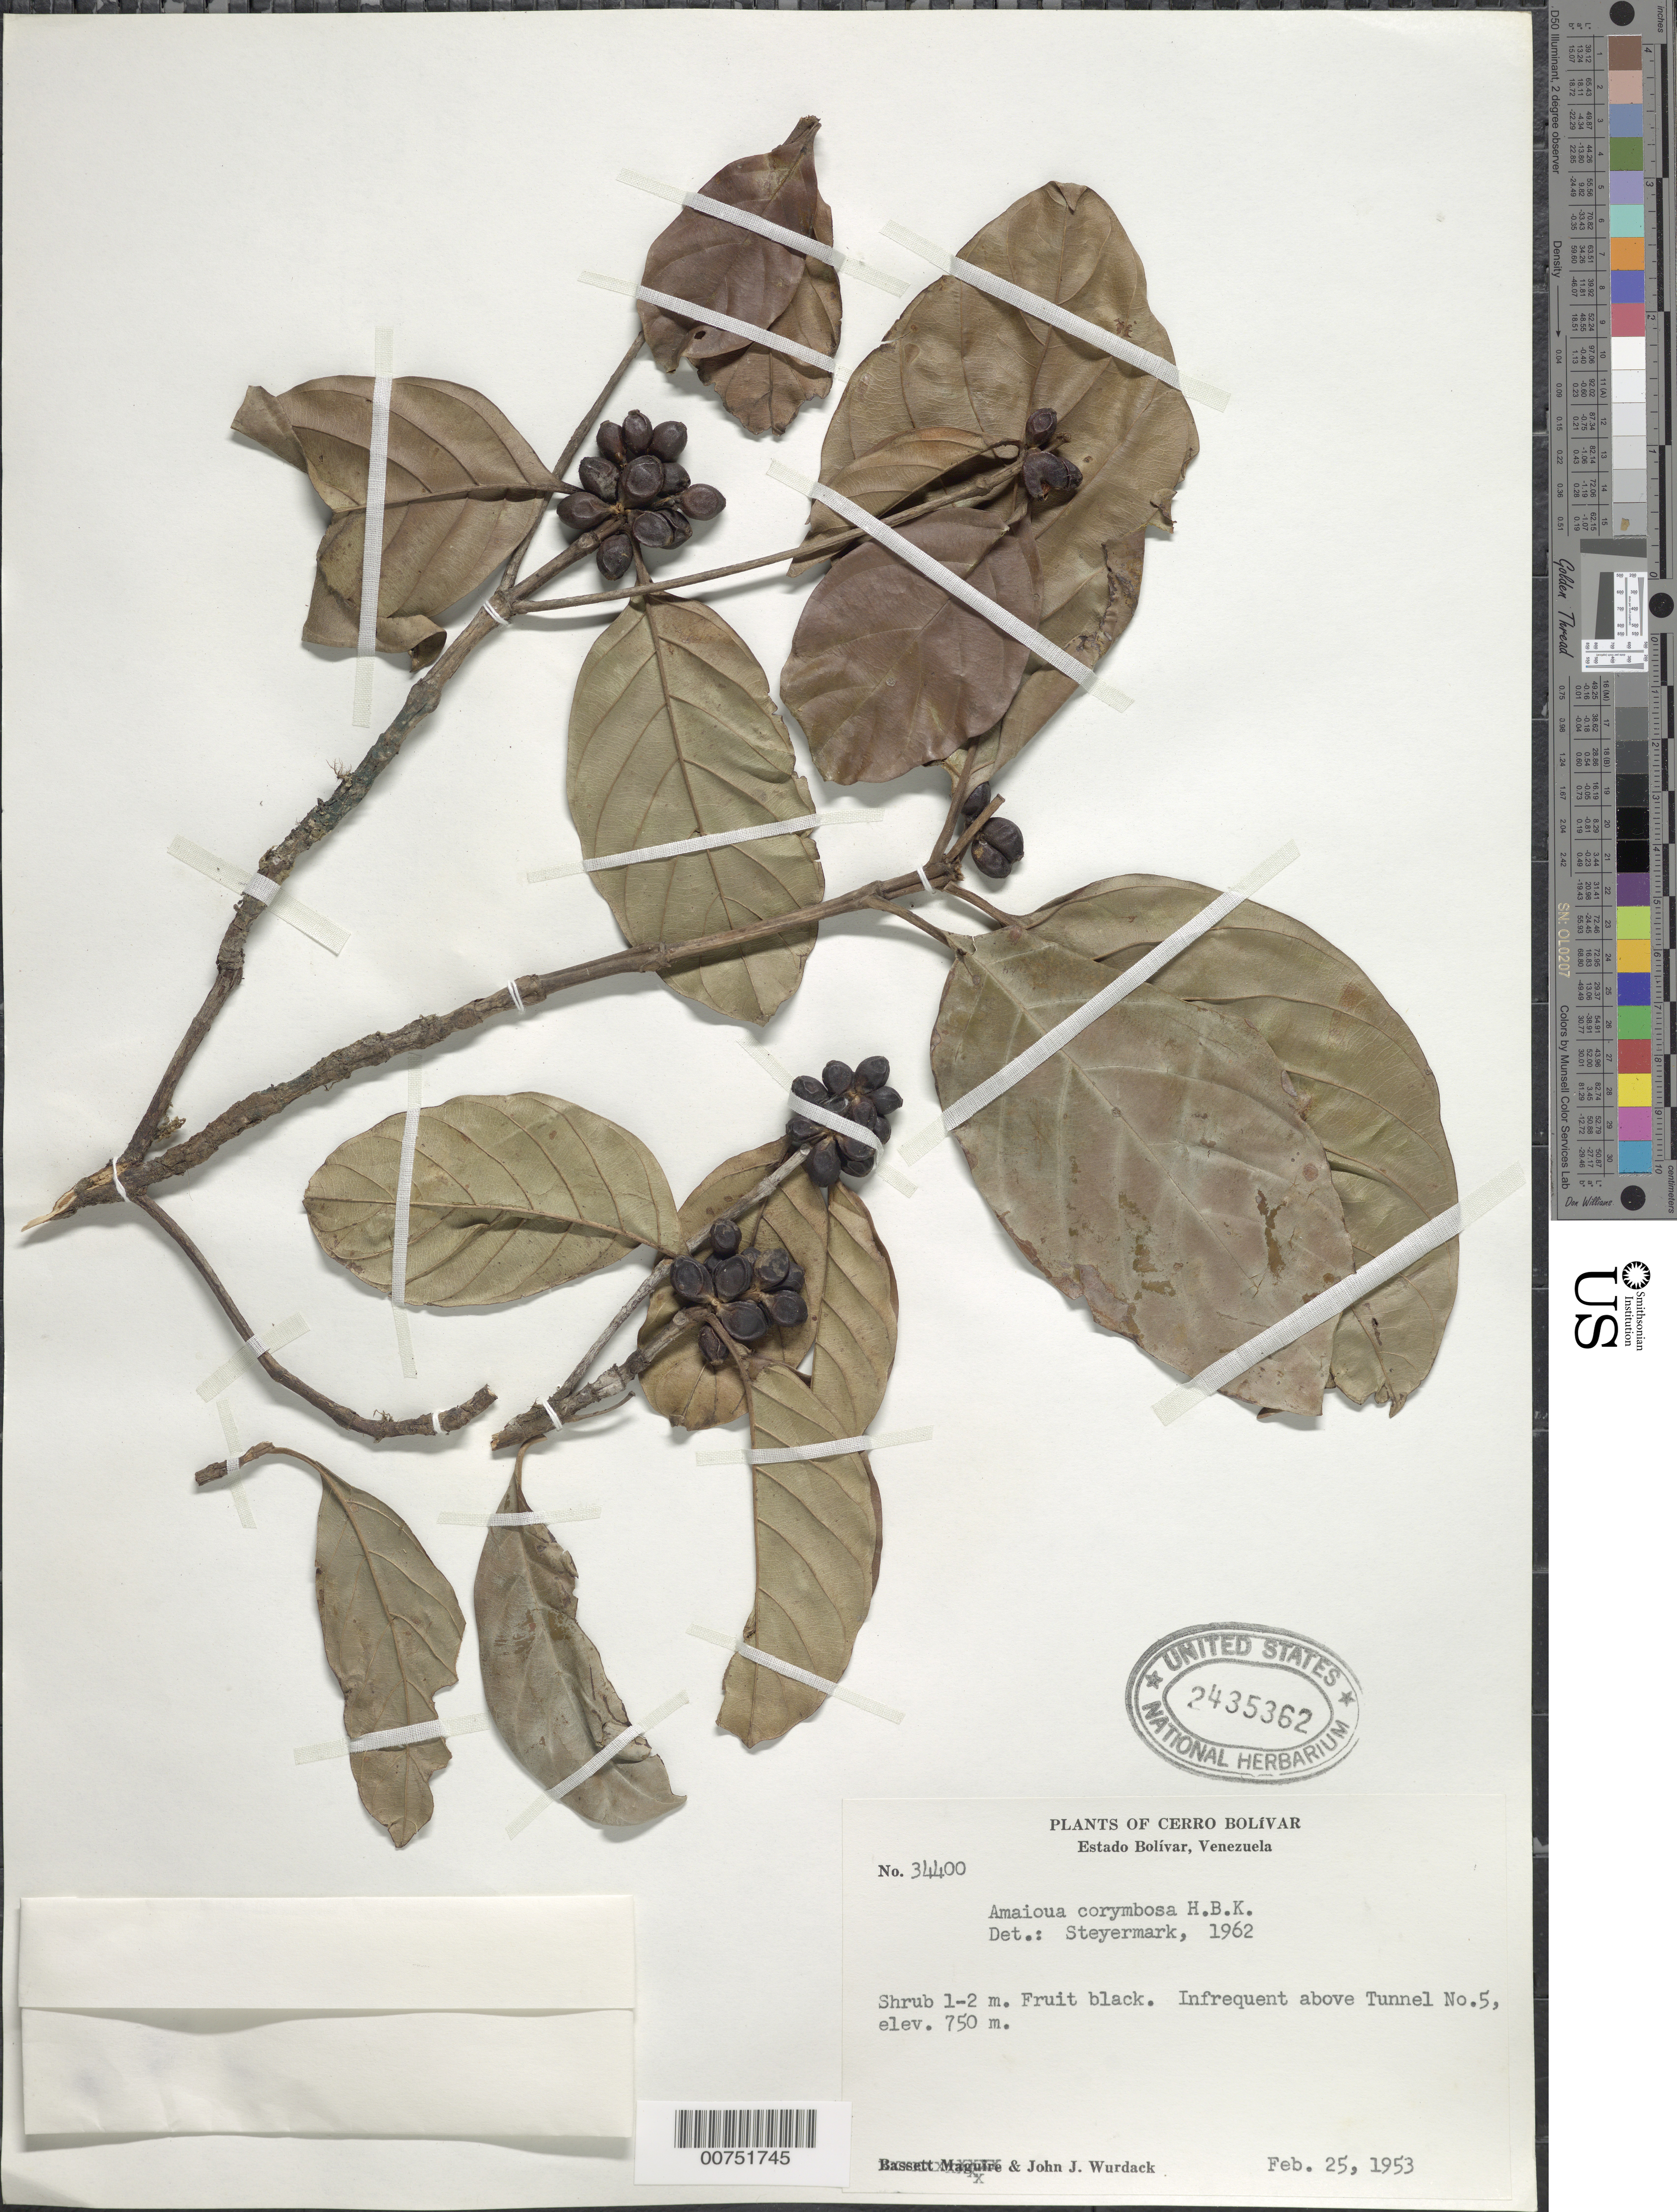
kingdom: Plantae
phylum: Tracheophyta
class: Magnoliopsida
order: Gentianales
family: Rubiaceae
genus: Amaioua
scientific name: Amaioua corymbosa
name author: Kunth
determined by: Steyermark, Julian A., (VEN)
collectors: J. J. Wurdack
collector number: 34400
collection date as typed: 25-Feb-53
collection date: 1953-02-25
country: Venezuela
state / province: Bolívar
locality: Tunnel No. 5, above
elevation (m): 750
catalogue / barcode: US 2435362